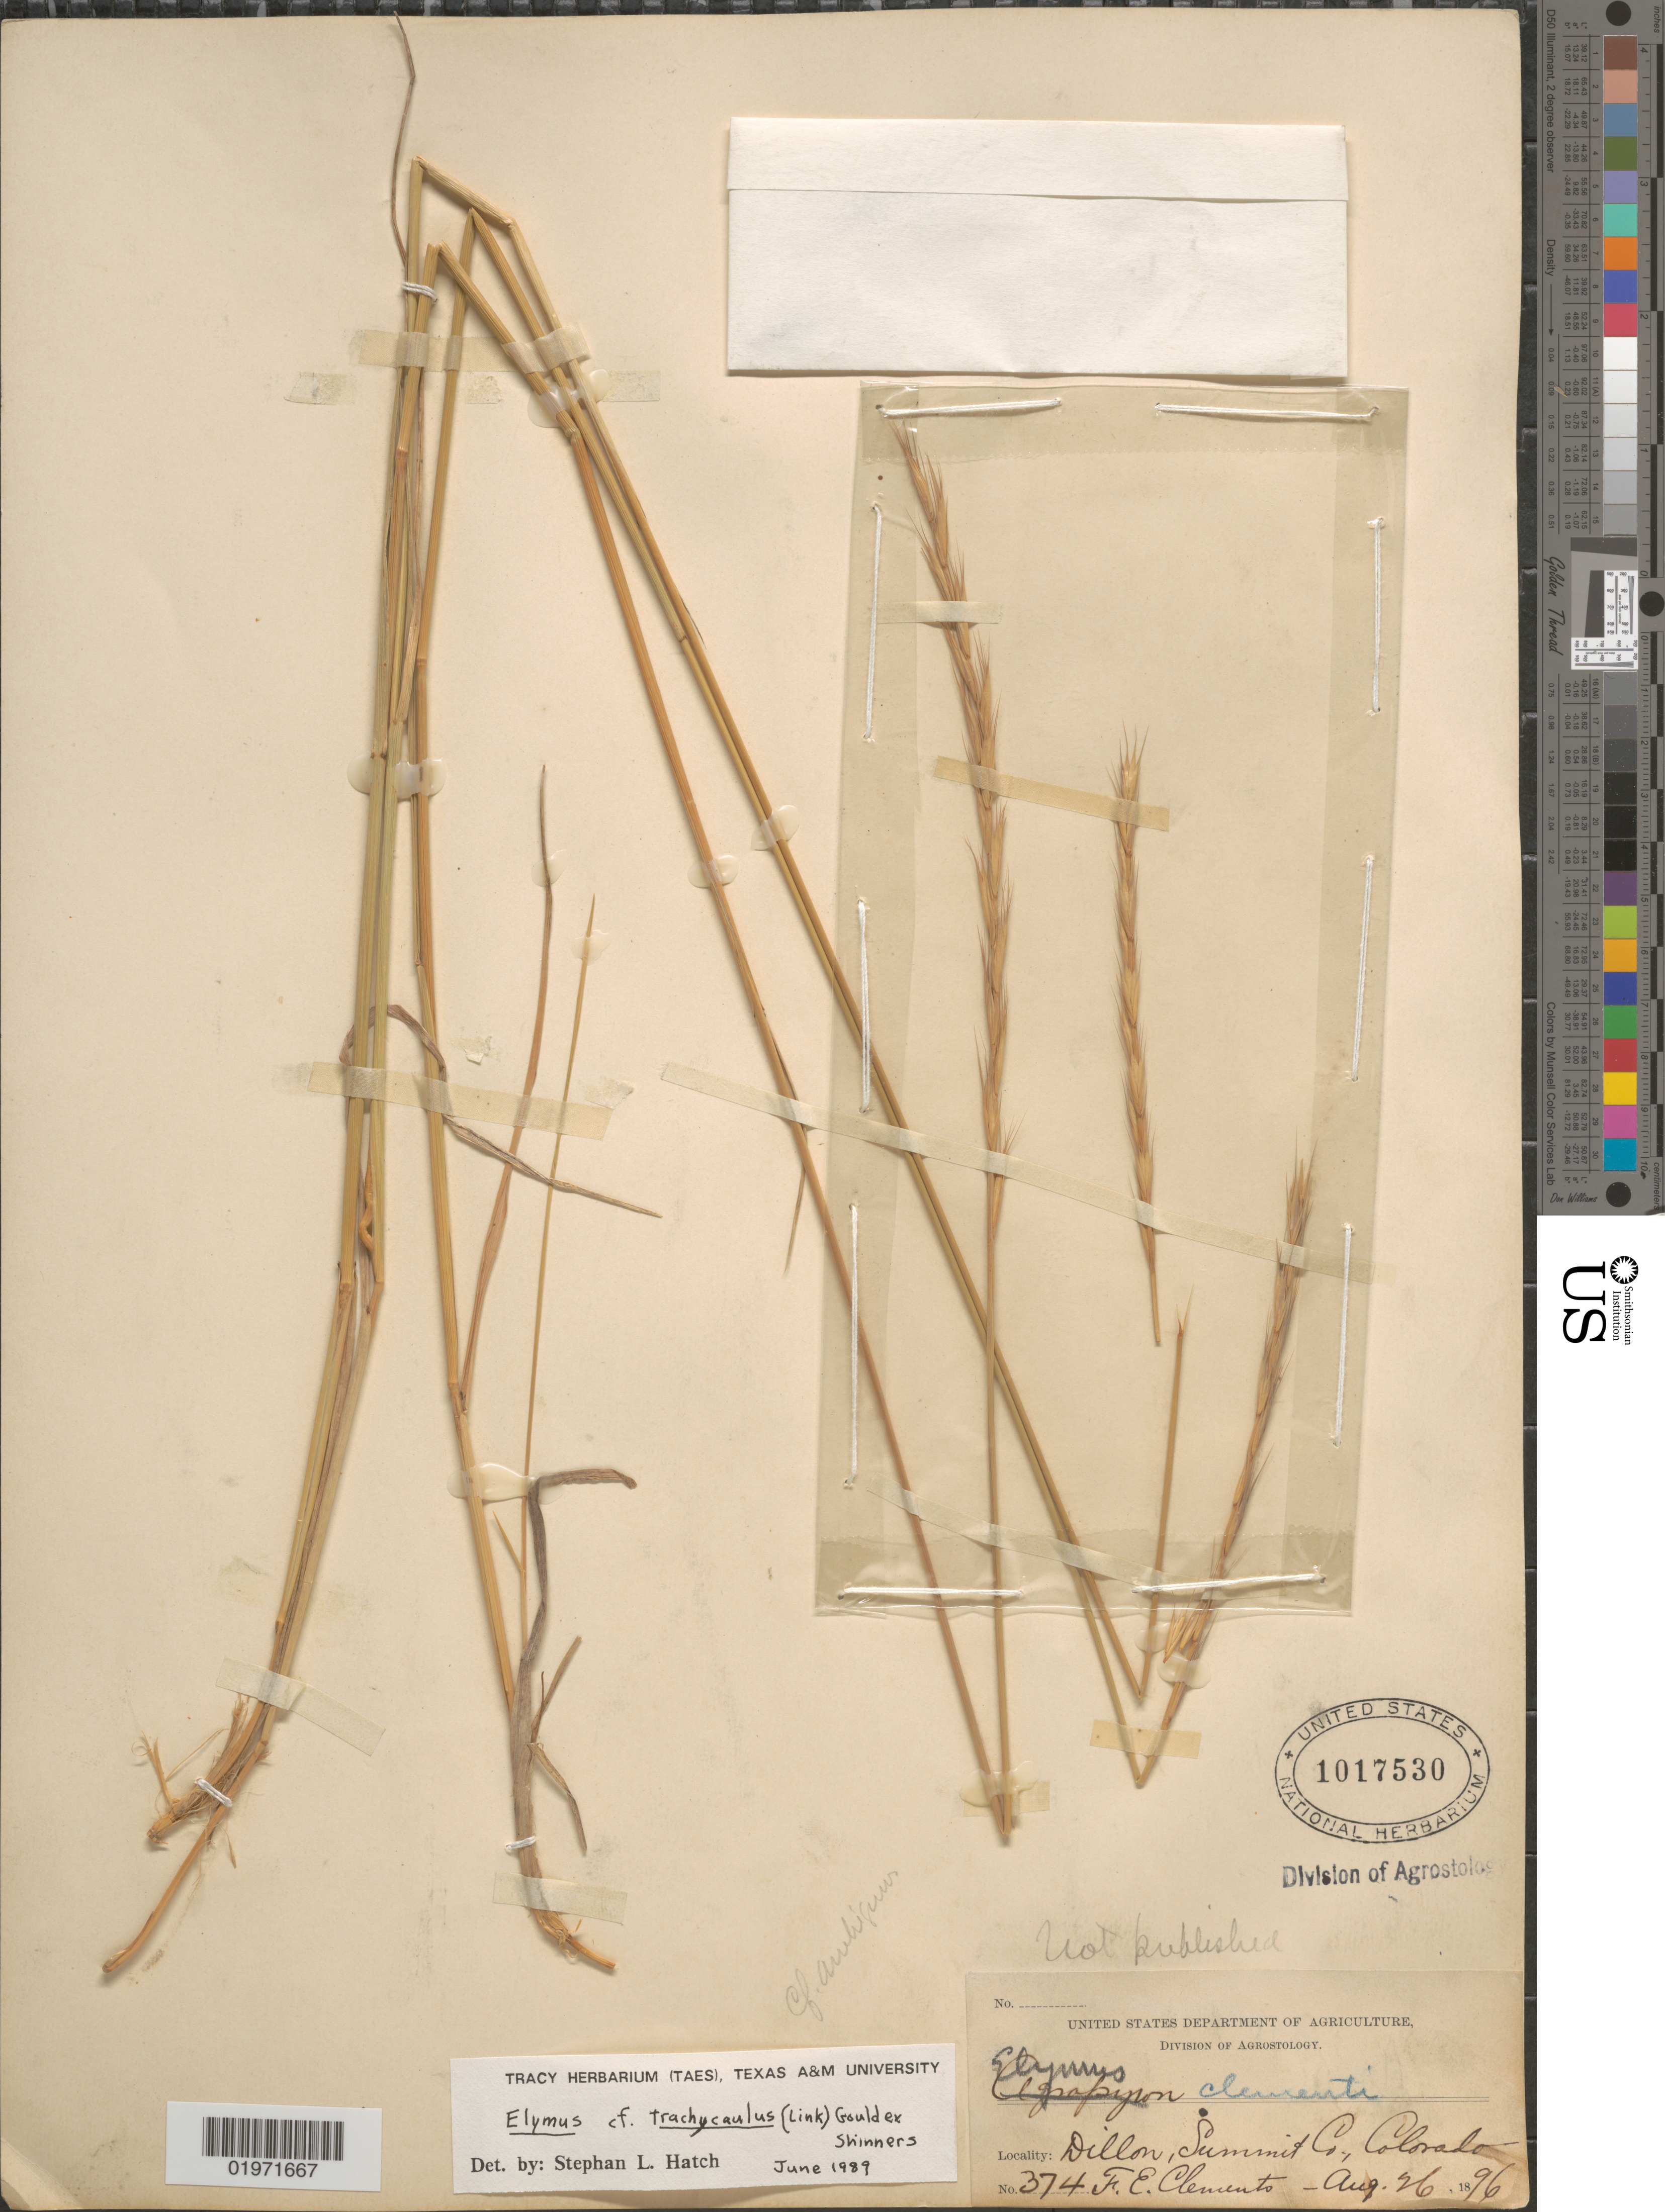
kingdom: Plantae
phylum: Tracheophyta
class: Liliopsida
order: Poales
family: Poaceae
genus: Elymus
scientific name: Elymus trachycaulus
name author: (Link) Gould ex Shinners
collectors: F. E. Clements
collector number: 374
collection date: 1896-08-26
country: United States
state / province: Colorado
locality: Dillon, Summit Co.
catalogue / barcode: US 1017530